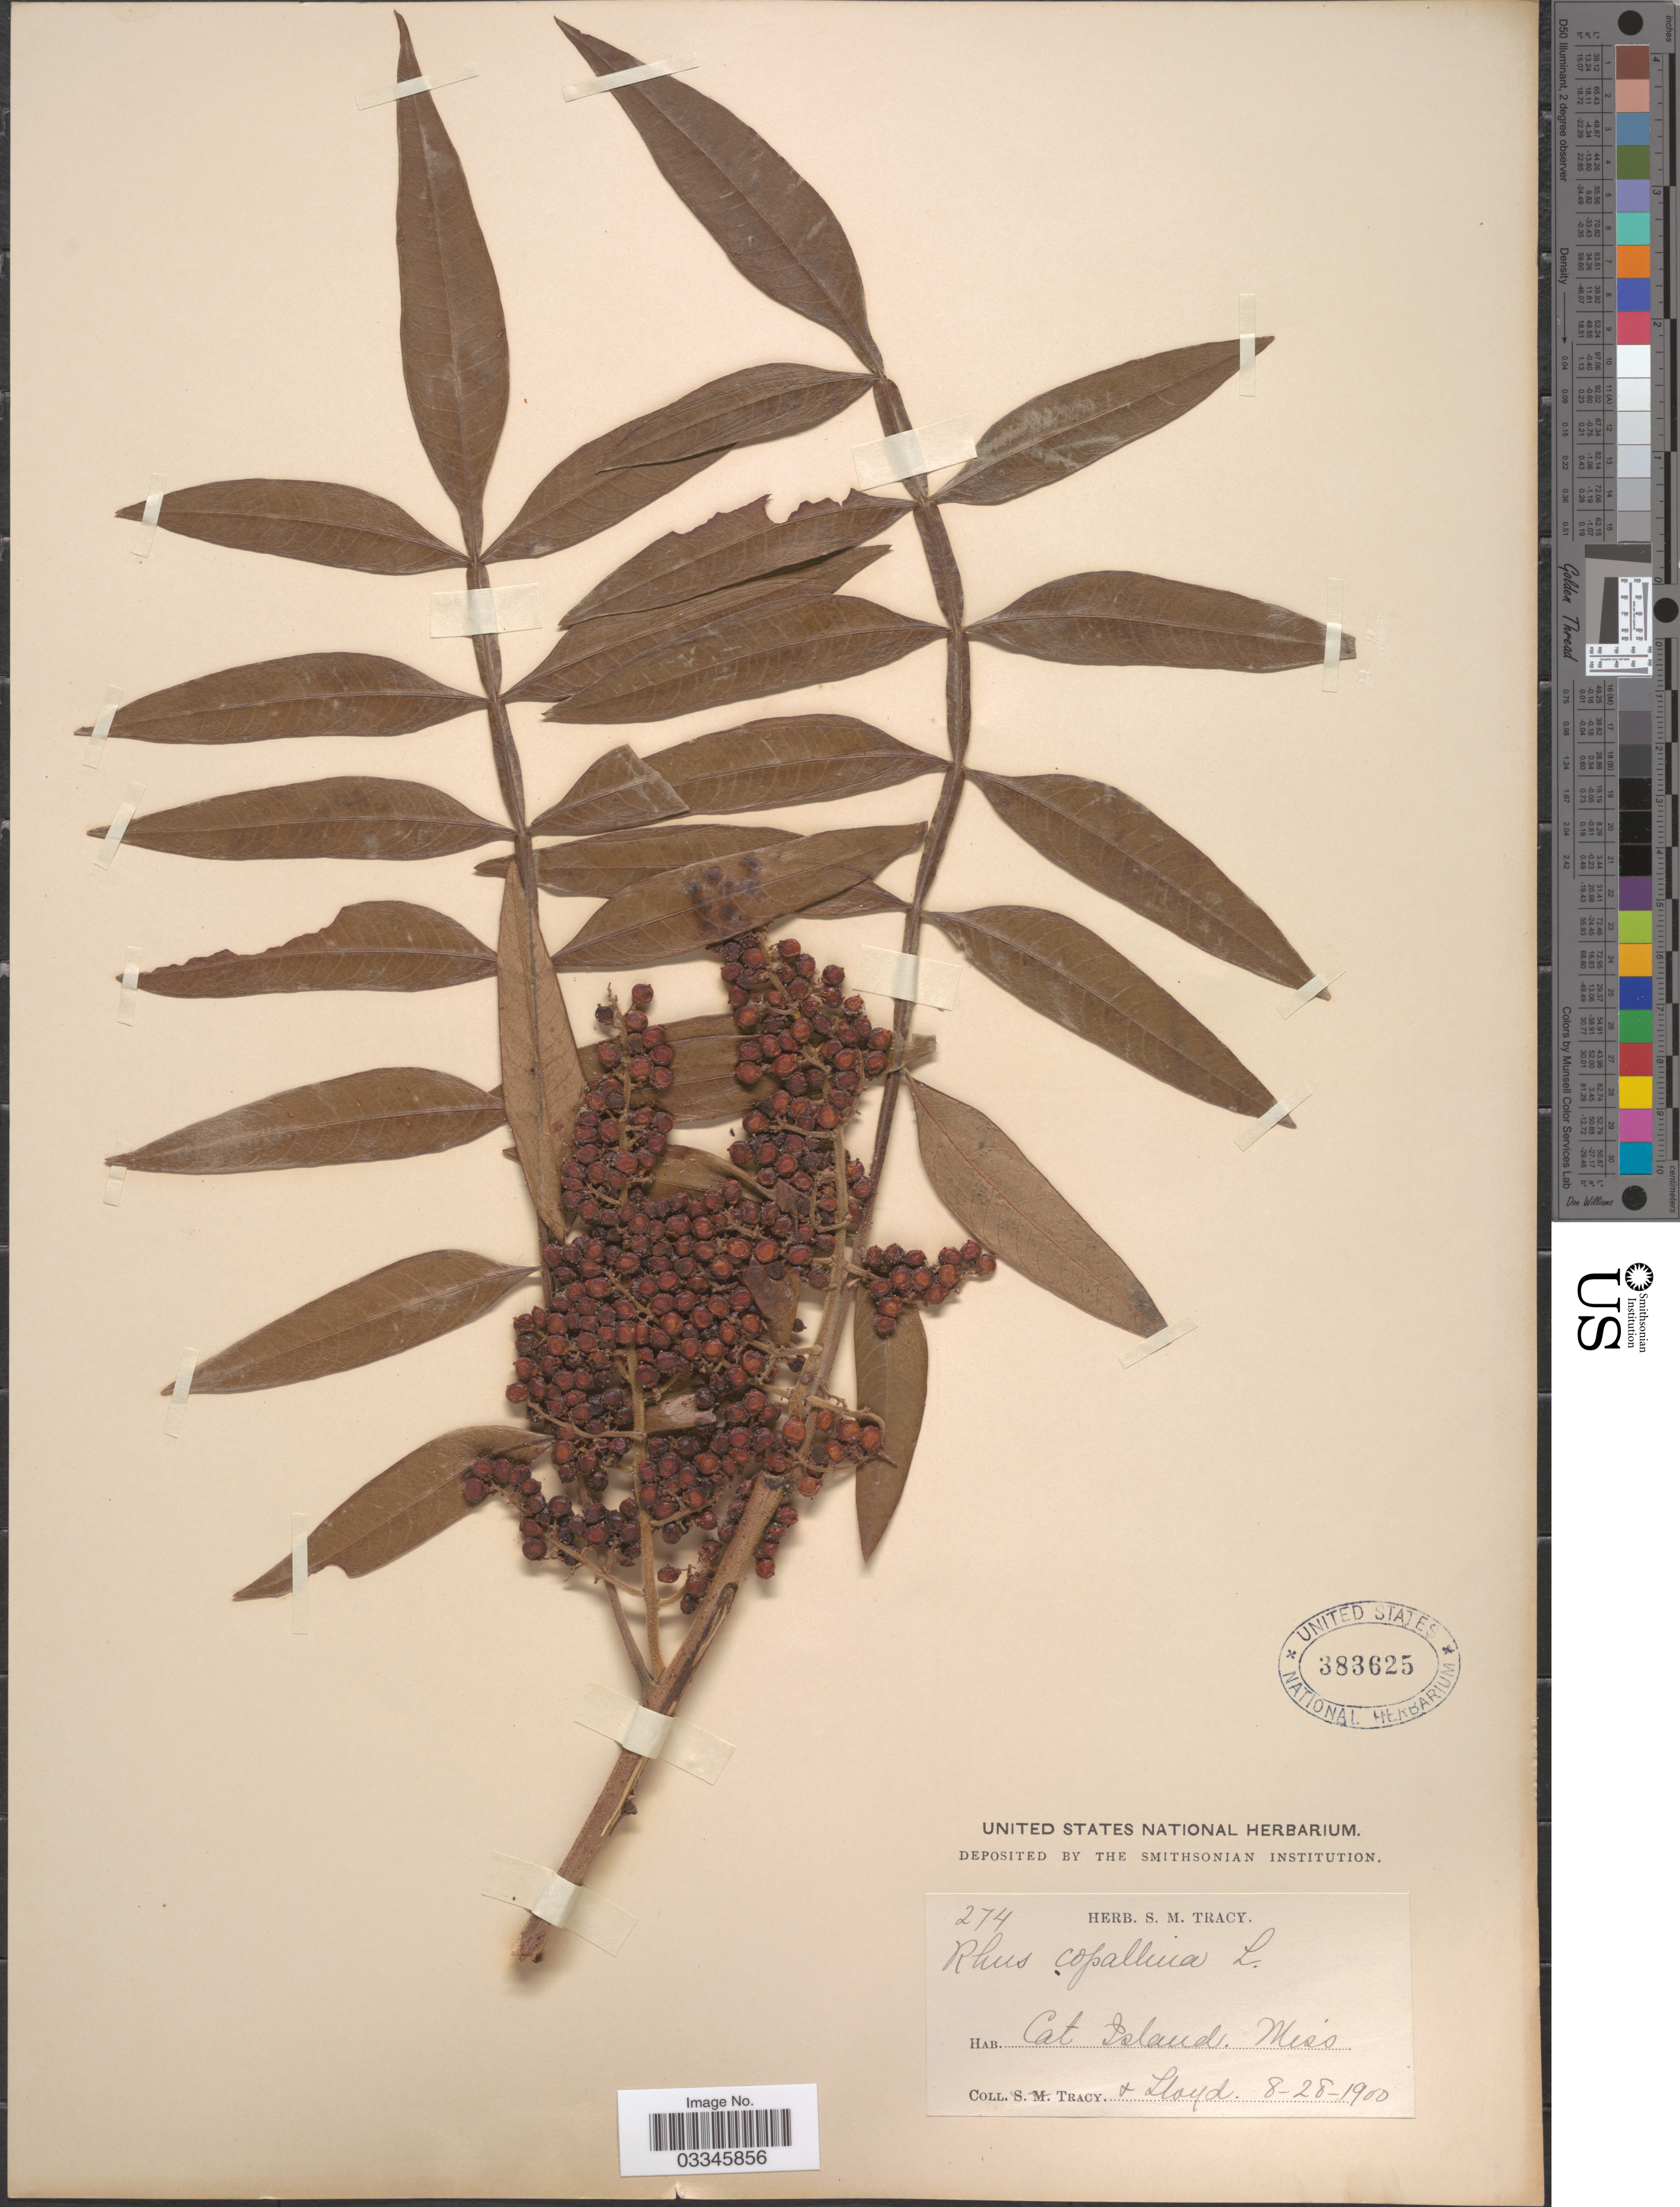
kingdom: Plantae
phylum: Tracheophyta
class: Magnoliopsida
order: Sapindales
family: Anacardiaceae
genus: Rhus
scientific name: Rhus copallinum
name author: L.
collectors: S. M. Tracy & -- Lloyd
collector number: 274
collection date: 1900-08-28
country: United States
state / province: Mississippi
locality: Cat Island.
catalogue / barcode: US 383625